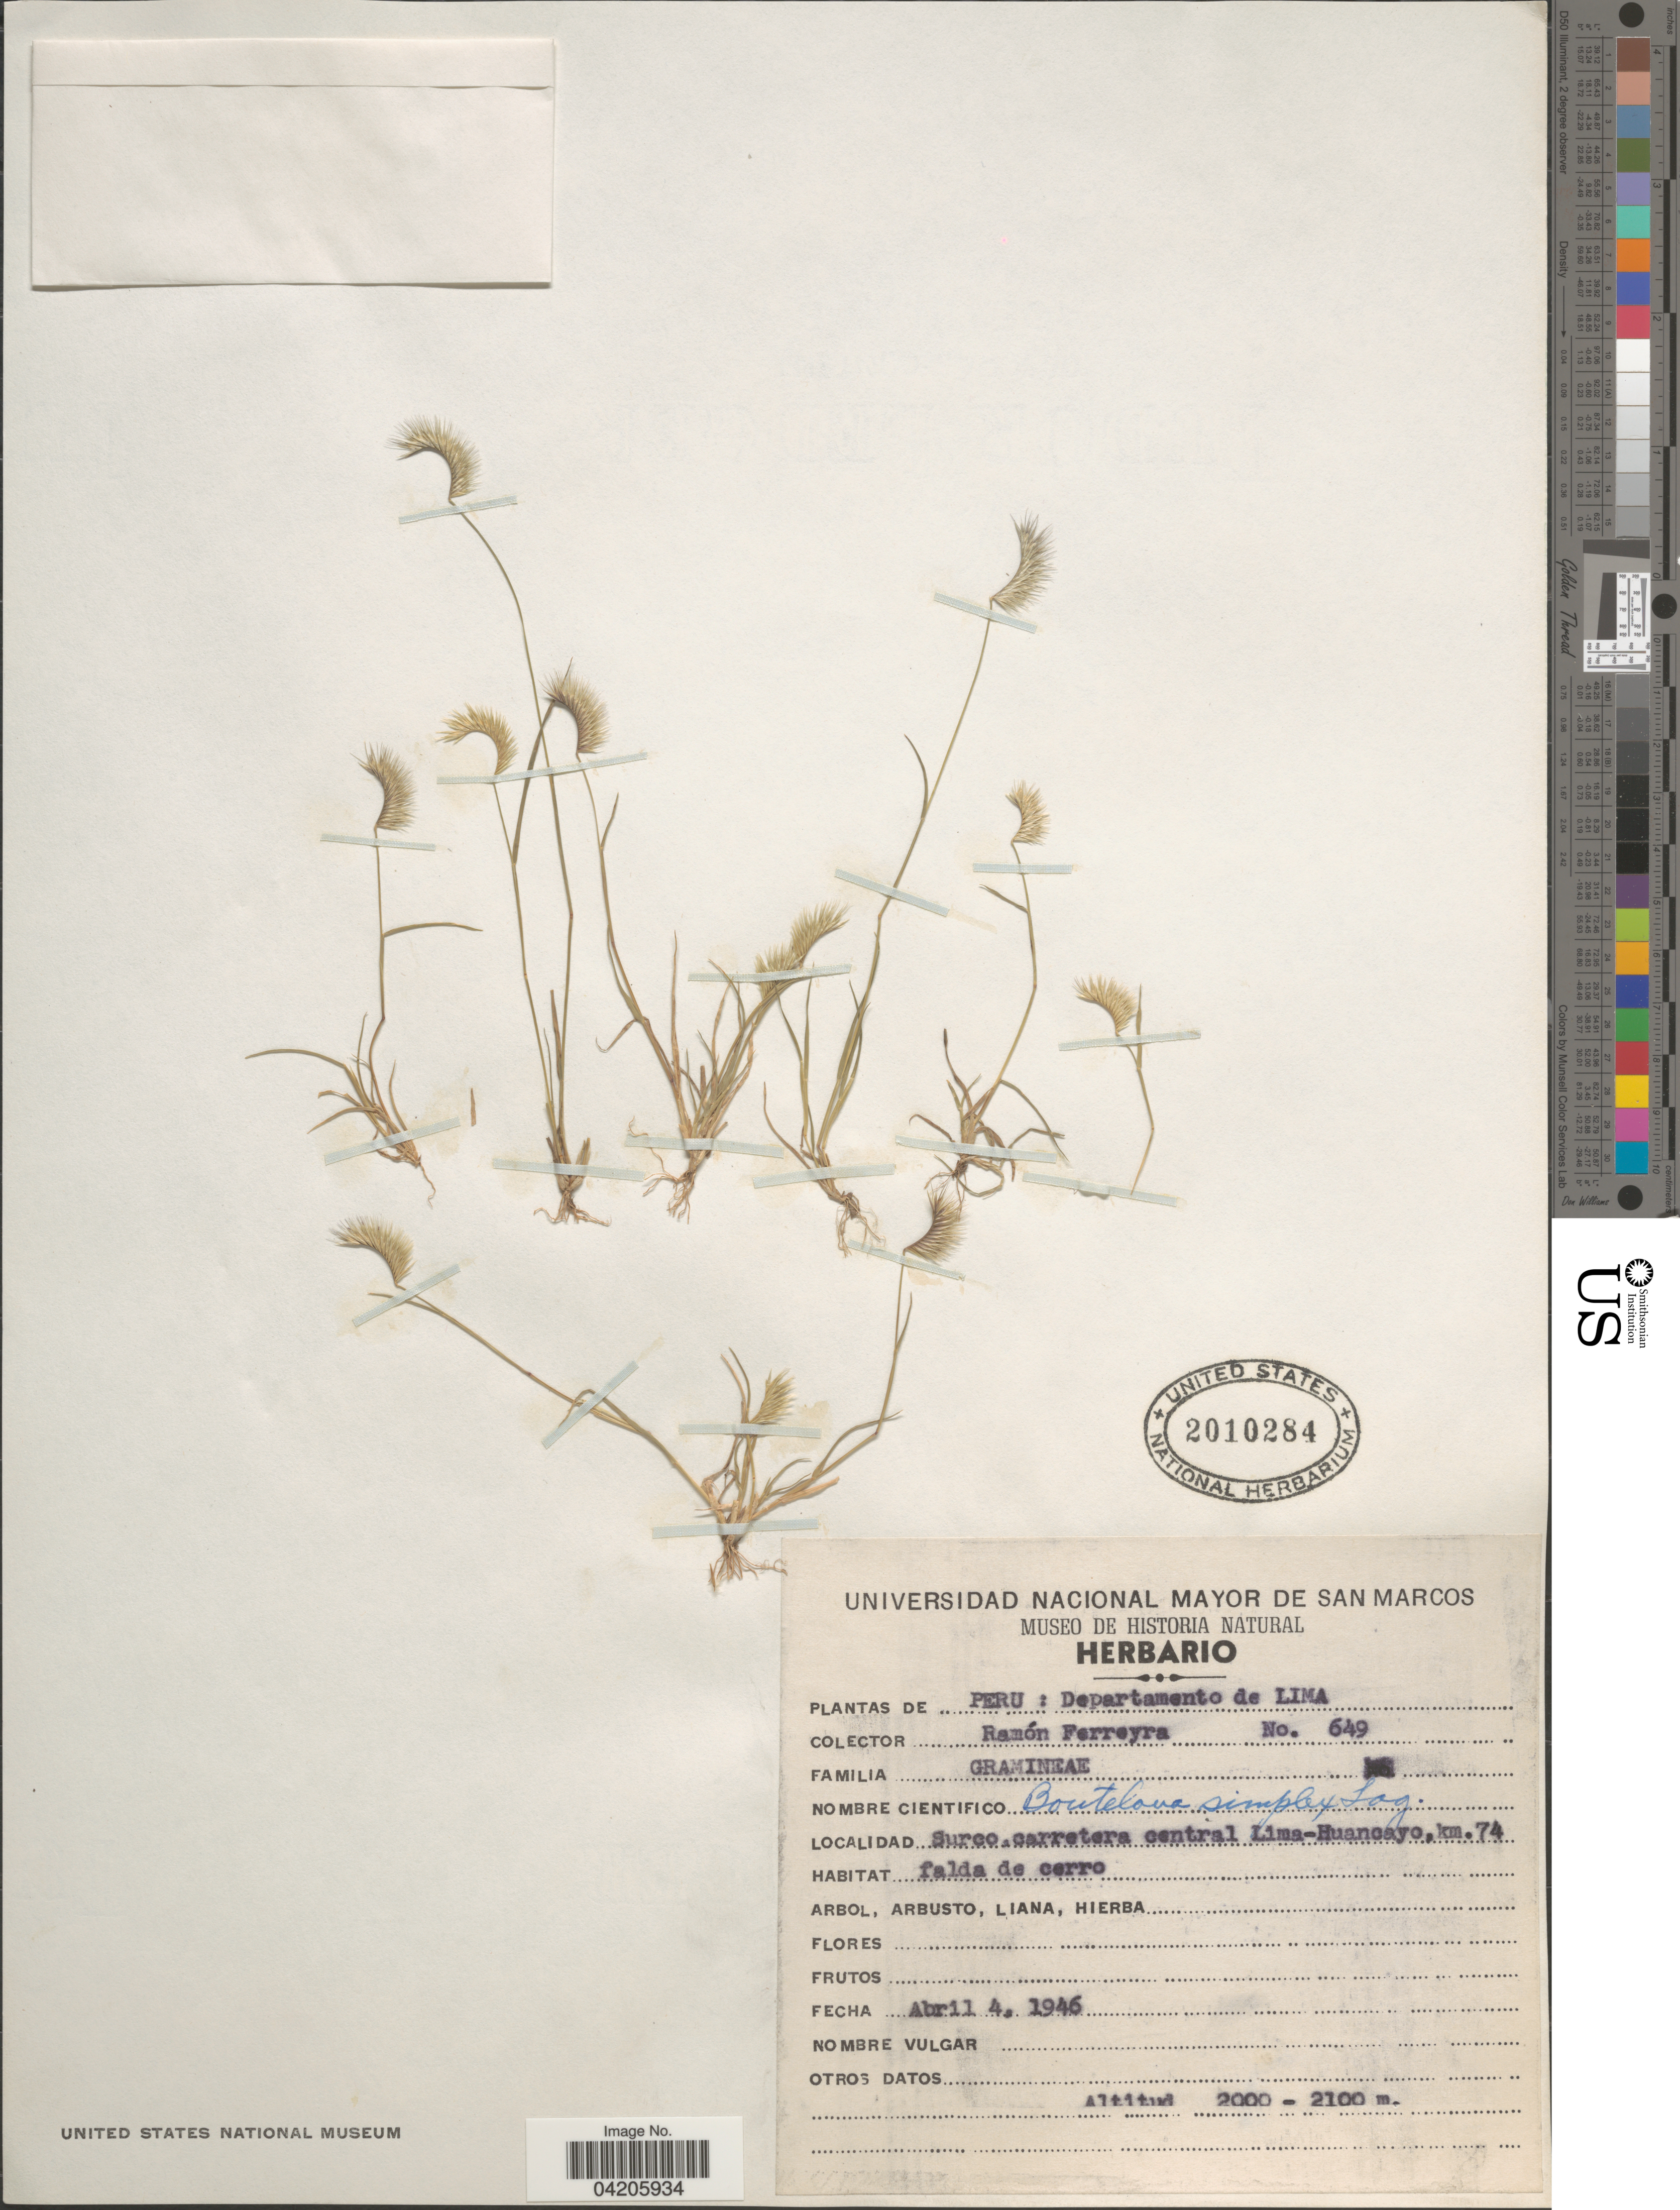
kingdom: Plantae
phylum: Tracheophyta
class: Liliopsida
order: Poales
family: Poaceae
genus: Bouteloua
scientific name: Bouteloua simplex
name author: Lag.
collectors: R. A. Ferreyra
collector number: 649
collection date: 1946-04-04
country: Peru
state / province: Lima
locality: Departamento de Lima. Surco, carretera central Lima-Huancayo, km. 74.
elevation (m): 2000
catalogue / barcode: US 2010284